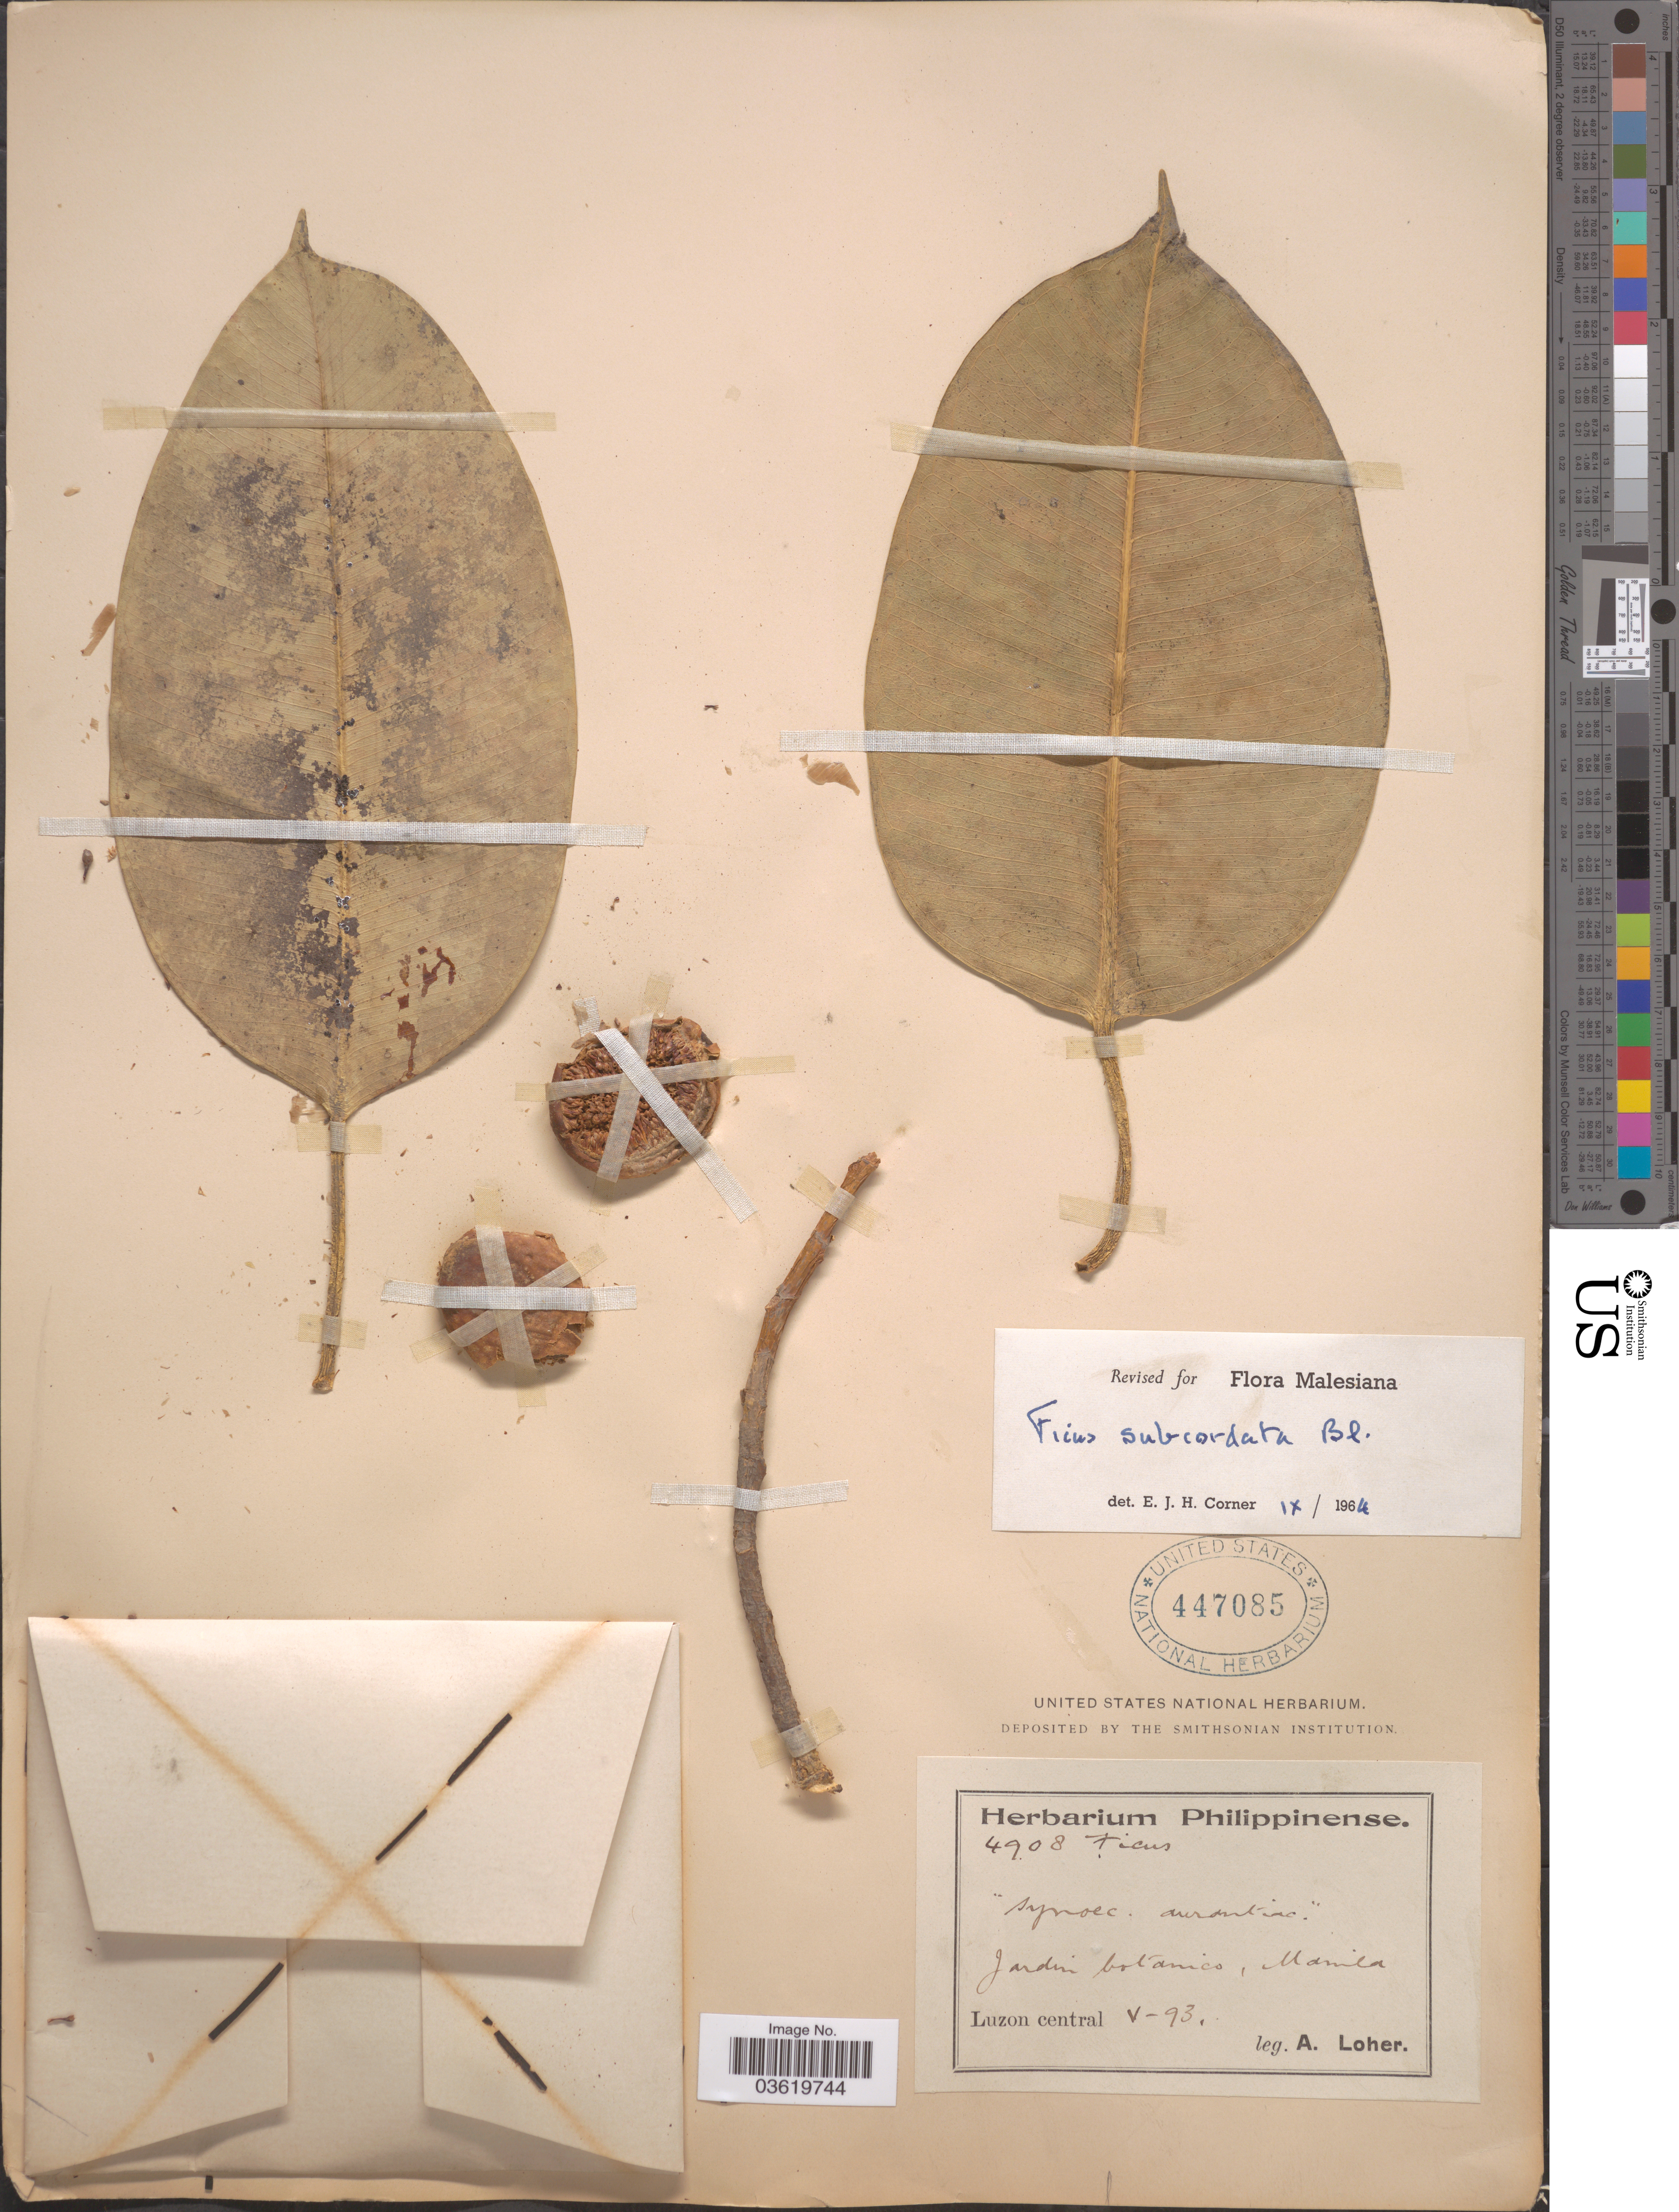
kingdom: Plantae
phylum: Tracheophyta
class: Magnoliopsida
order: Rosales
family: Moraceae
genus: Ficus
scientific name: Ficus subcordata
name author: Blume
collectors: A. Loher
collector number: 4908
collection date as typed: Transcribed d/m/y: /5/93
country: Philippines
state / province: Central Luzon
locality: Jardin botanico, Manila. Luzon central.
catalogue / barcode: US 447085